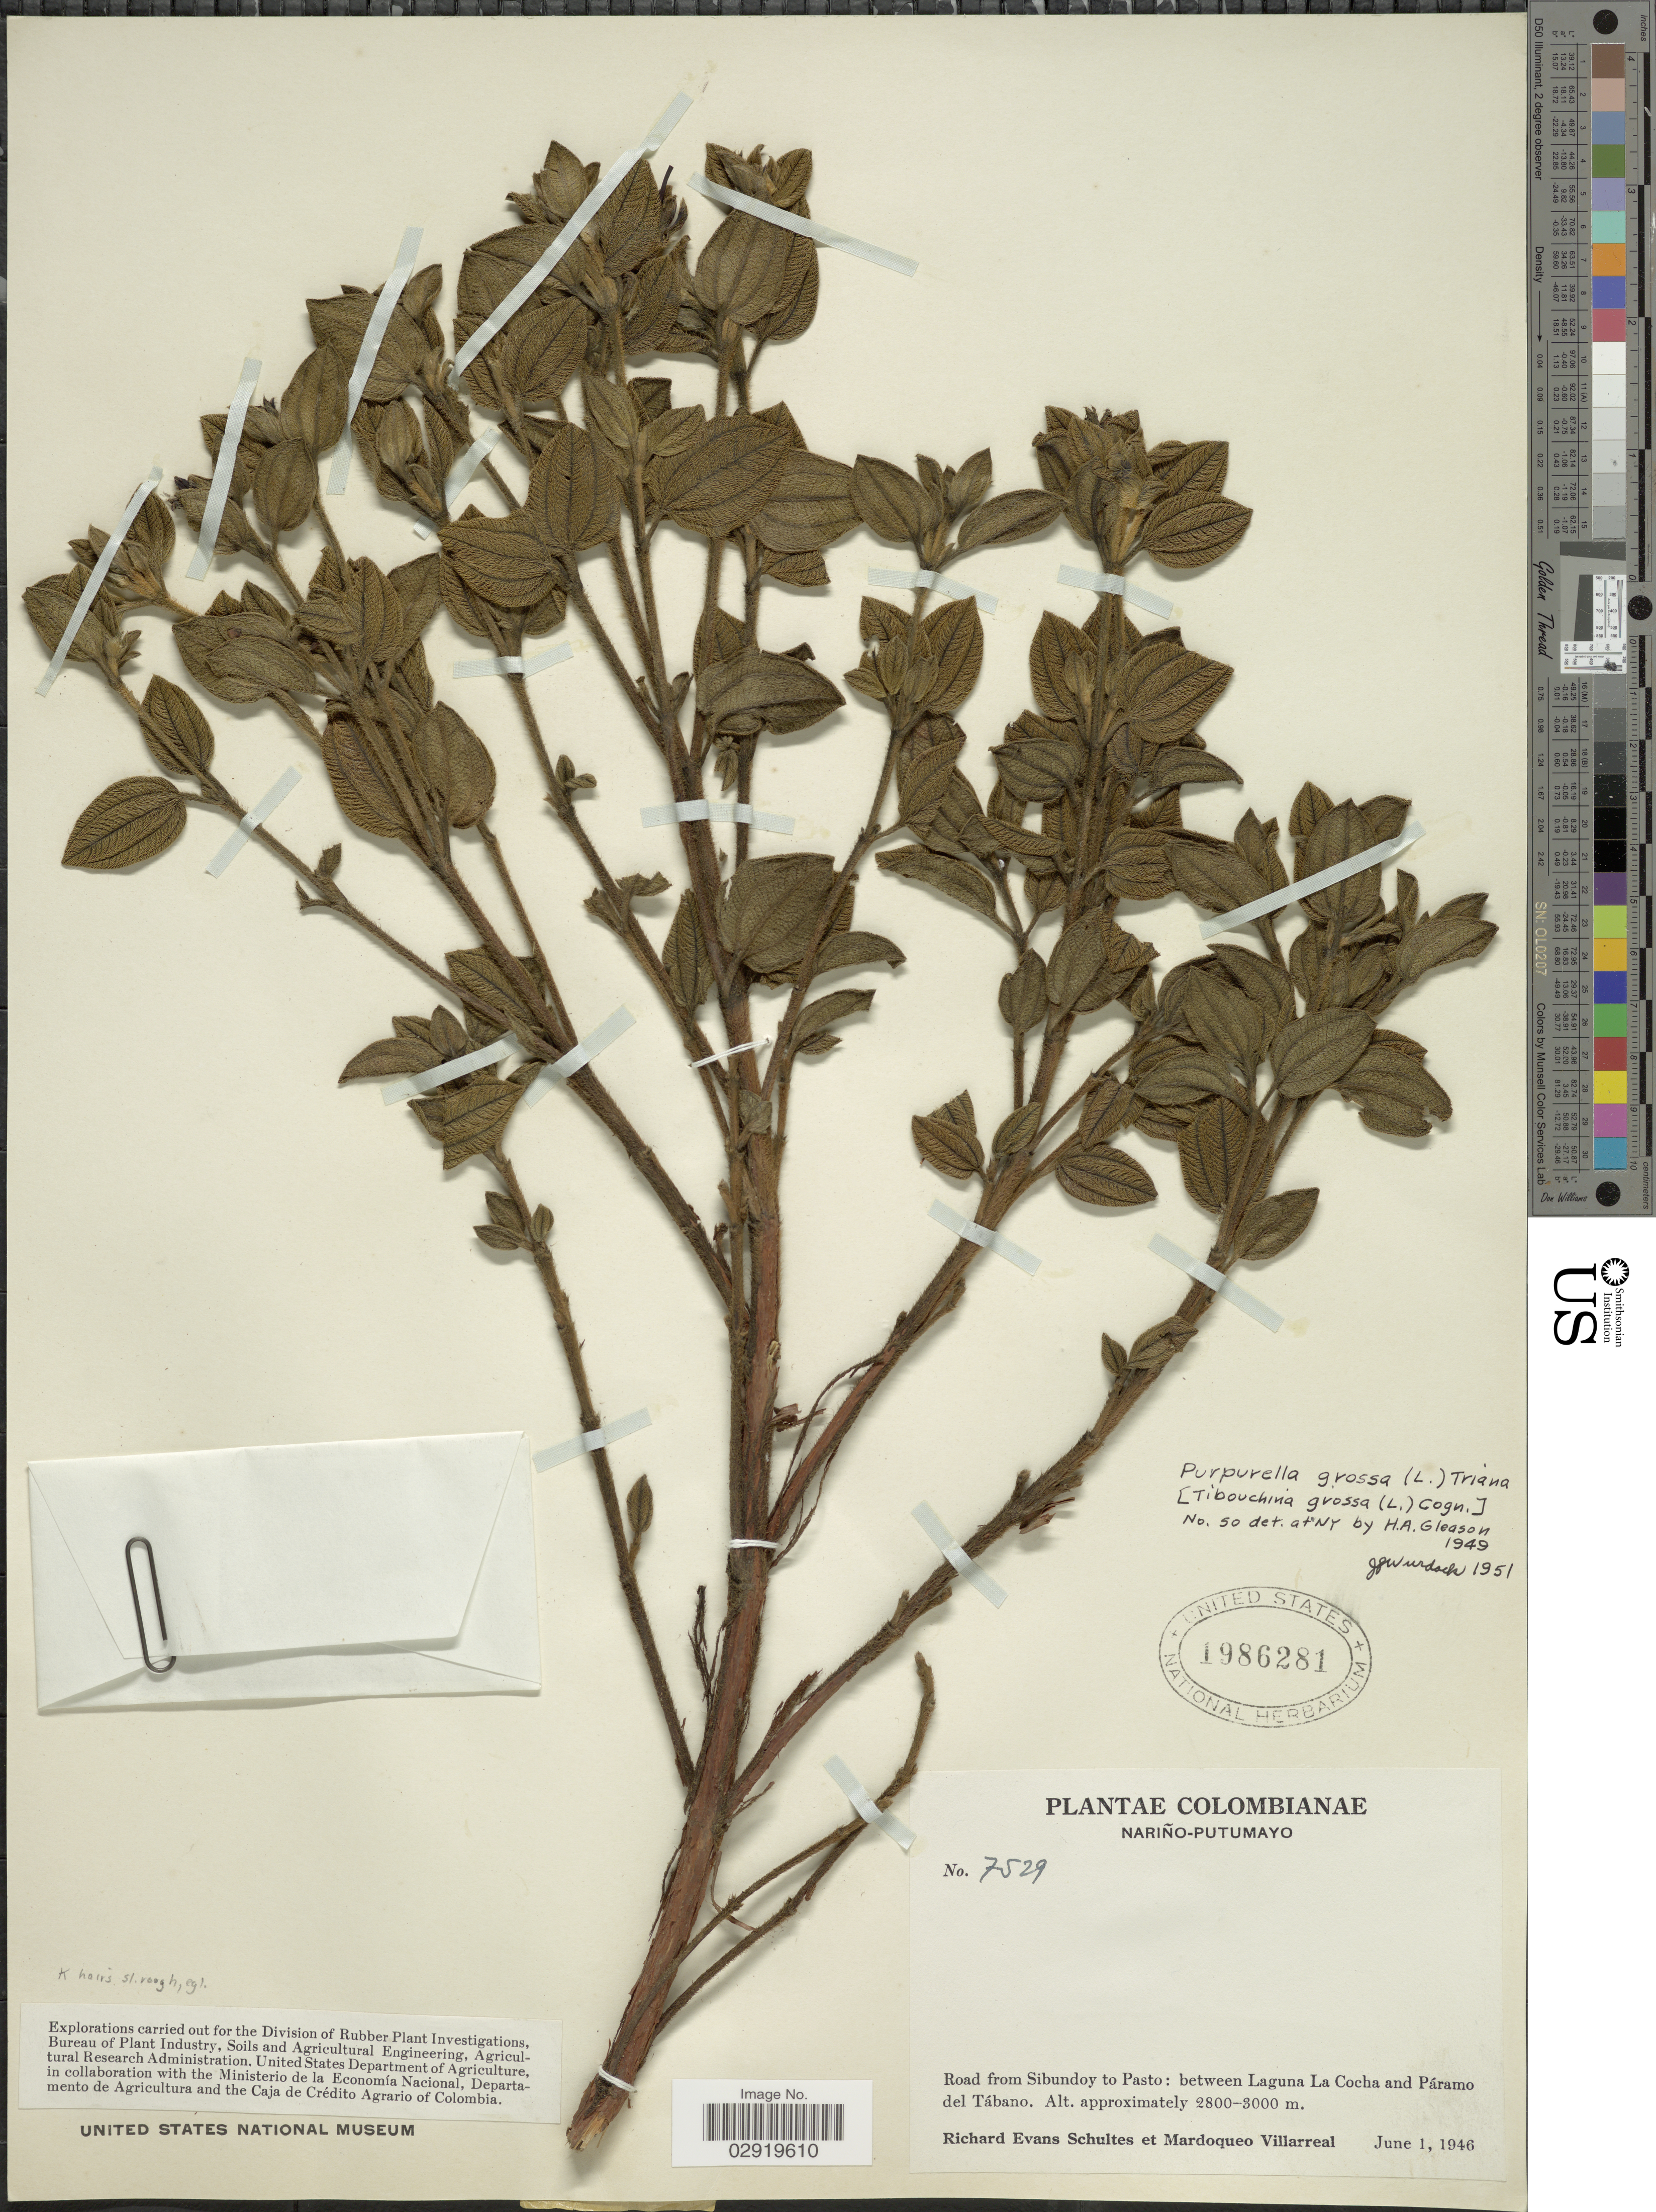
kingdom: Plantae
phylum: Tracheophyta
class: Magnoliopsida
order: Myrtales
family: Melastomataceae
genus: Chaetogastra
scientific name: Chaetogastra grossa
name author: (L. f.) P.J.F. Guim. & Michelang.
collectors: R. E. Schultes & M. Villarreal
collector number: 7529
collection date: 1946-06-01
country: Colombia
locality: Nariño-Putumayo. Road from Sibundoy to Pasto: between Laguna La Cocha and Páramo del Tábano.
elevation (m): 2800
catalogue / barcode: US 1986281